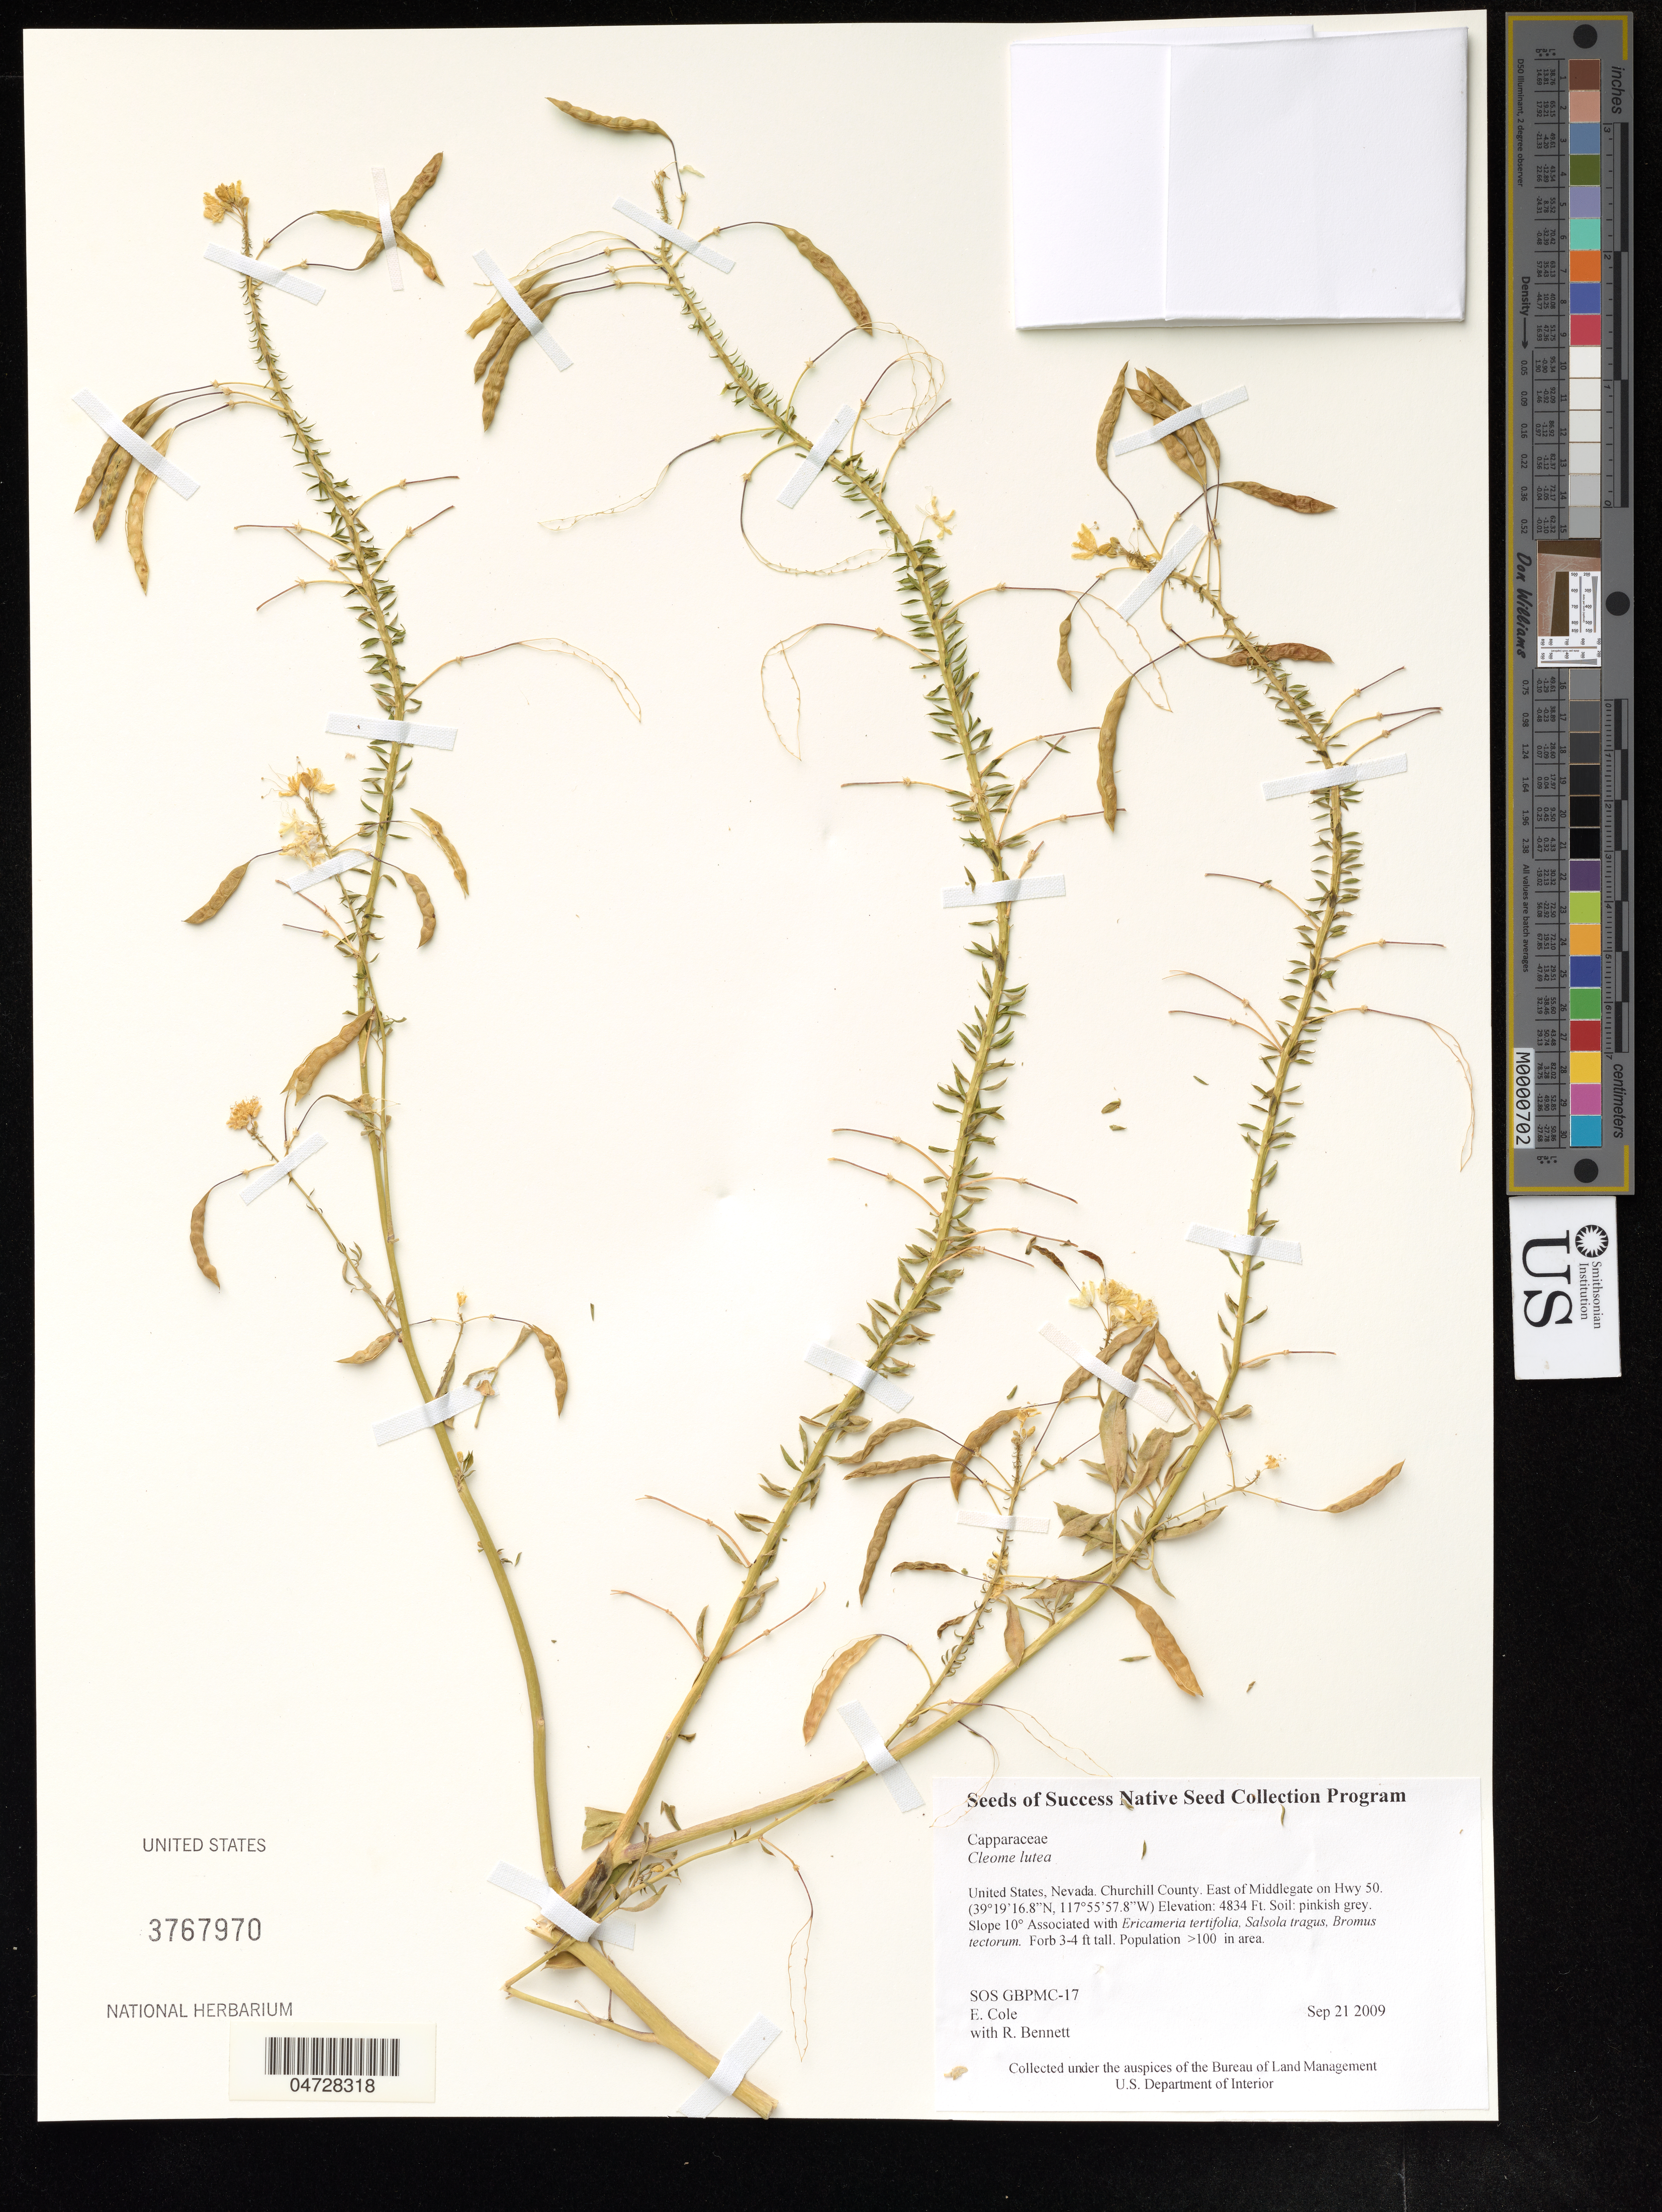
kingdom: Plantae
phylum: Tracheophyta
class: Magnoliopsida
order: Brassicales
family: Cleomaceae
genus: Cleome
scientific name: Cleome lutea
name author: Hook.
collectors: E. Cole & R. Bennett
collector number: SOS GBPMC-17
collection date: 2009-09-21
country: United States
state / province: Nevada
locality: Churchill County, East of Middlegate on Hwy 50.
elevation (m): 1473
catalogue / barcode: US 3767970